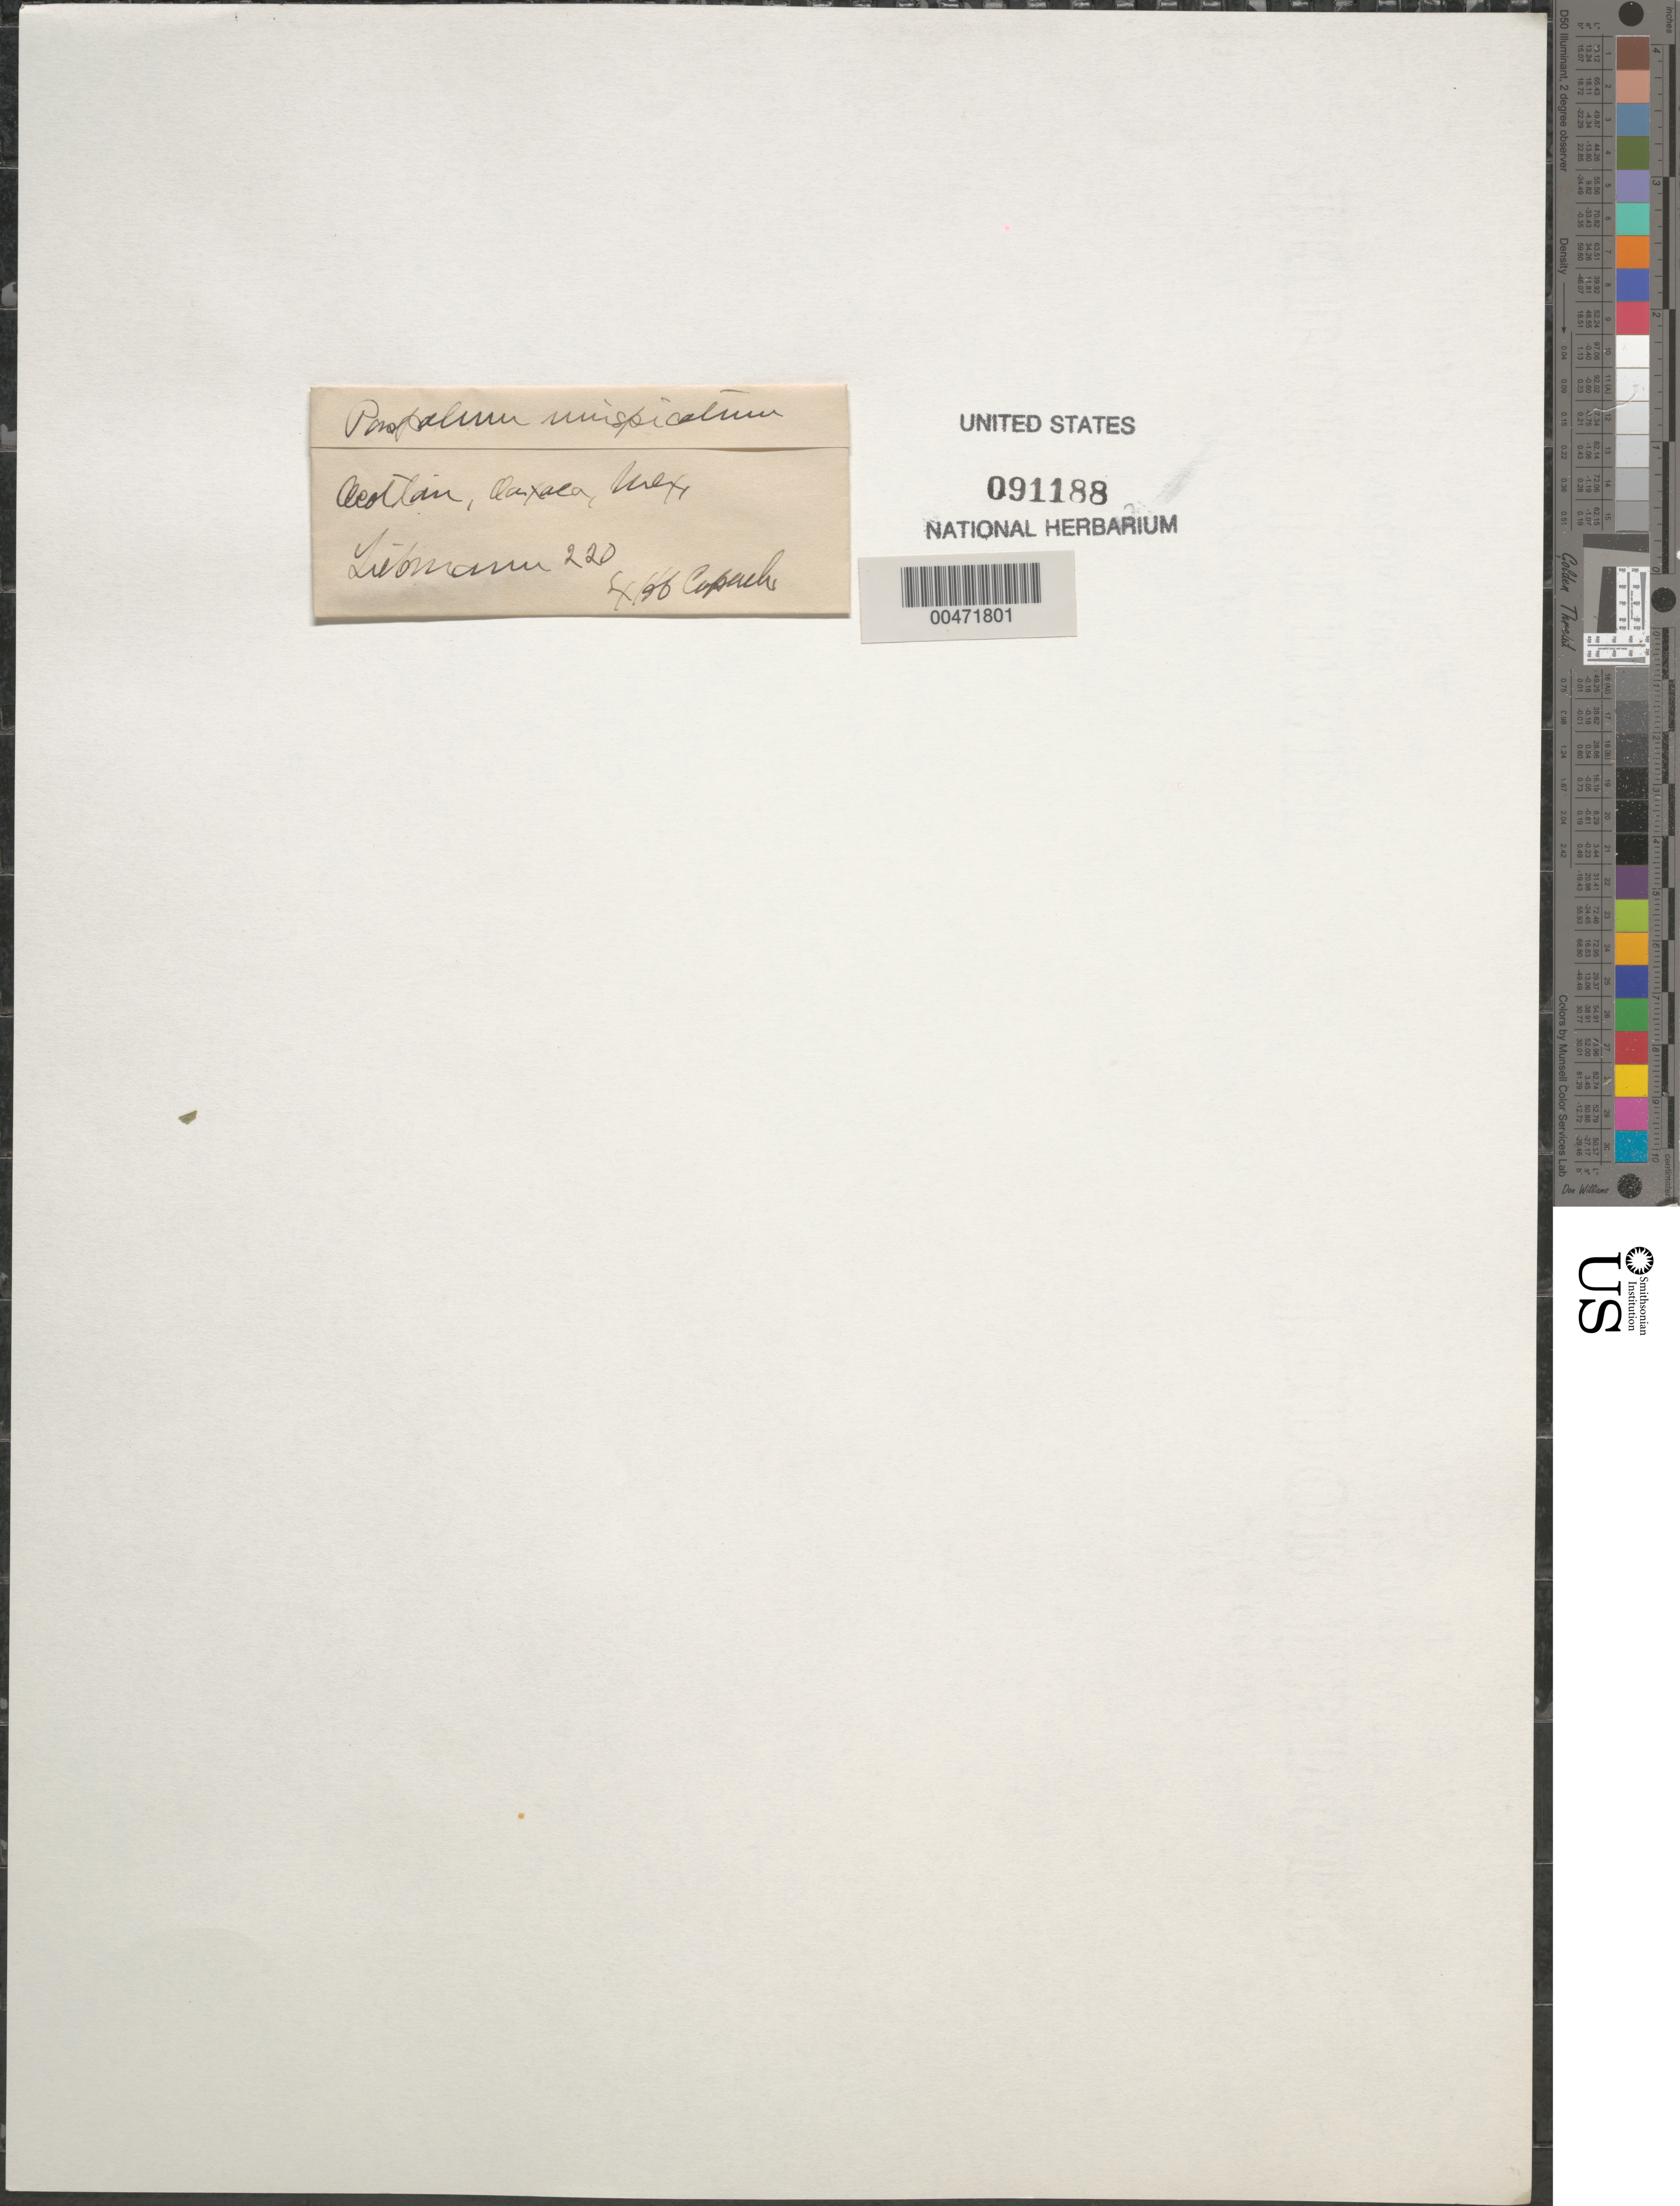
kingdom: Plantae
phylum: Tracheophyta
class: Liliopsida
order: Poales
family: Poaceae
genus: Paspalum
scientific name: Paspalum unispicatum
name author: (Scribn. & Merr.) Nash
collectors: F. M. Liebmann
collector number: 220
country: Mexico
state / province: Oaxaca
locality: Acotlan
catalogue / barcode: US 91188